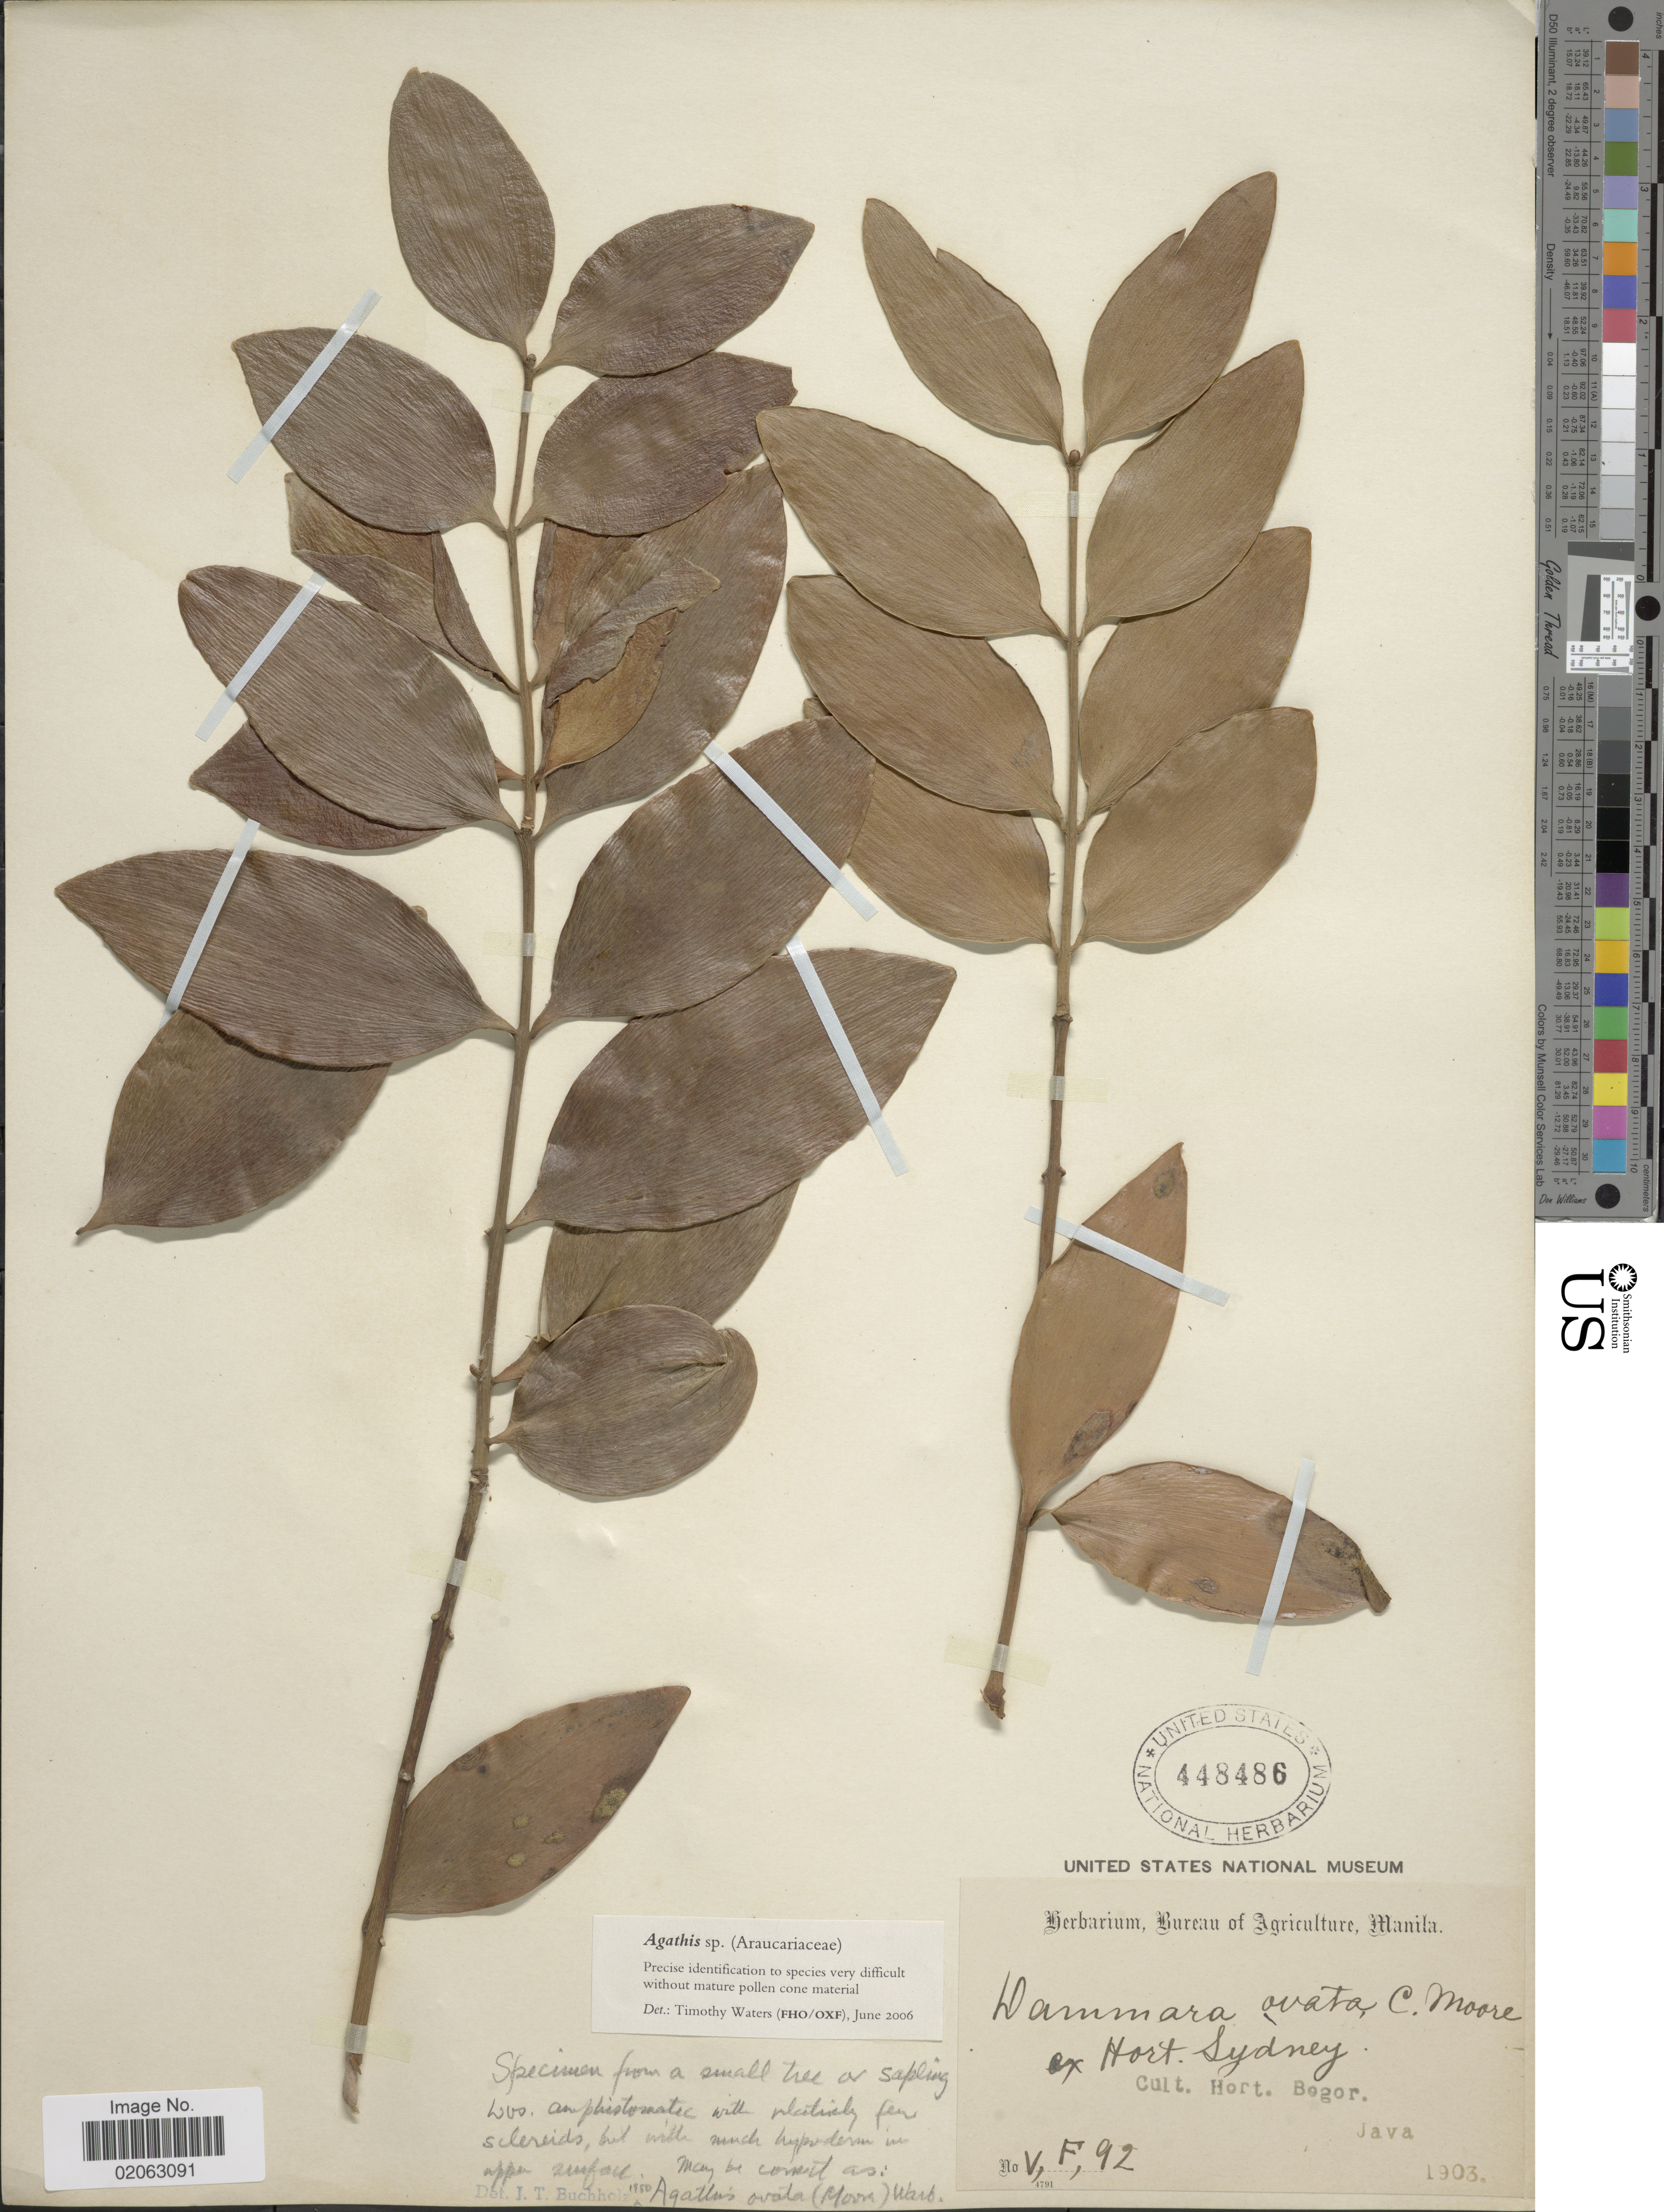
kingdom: Plantae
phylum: Tracheophyta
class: Pinopsida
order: Pinales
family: Araucariaceae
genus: Agathis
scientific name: Agathis sp.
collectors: ex Herb. Bur. Agric. Manila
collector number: V, F, 92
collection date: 1903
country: Indonesia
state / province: Java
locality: Cult. Hort. Bogor. Java.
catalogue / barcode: US 448486